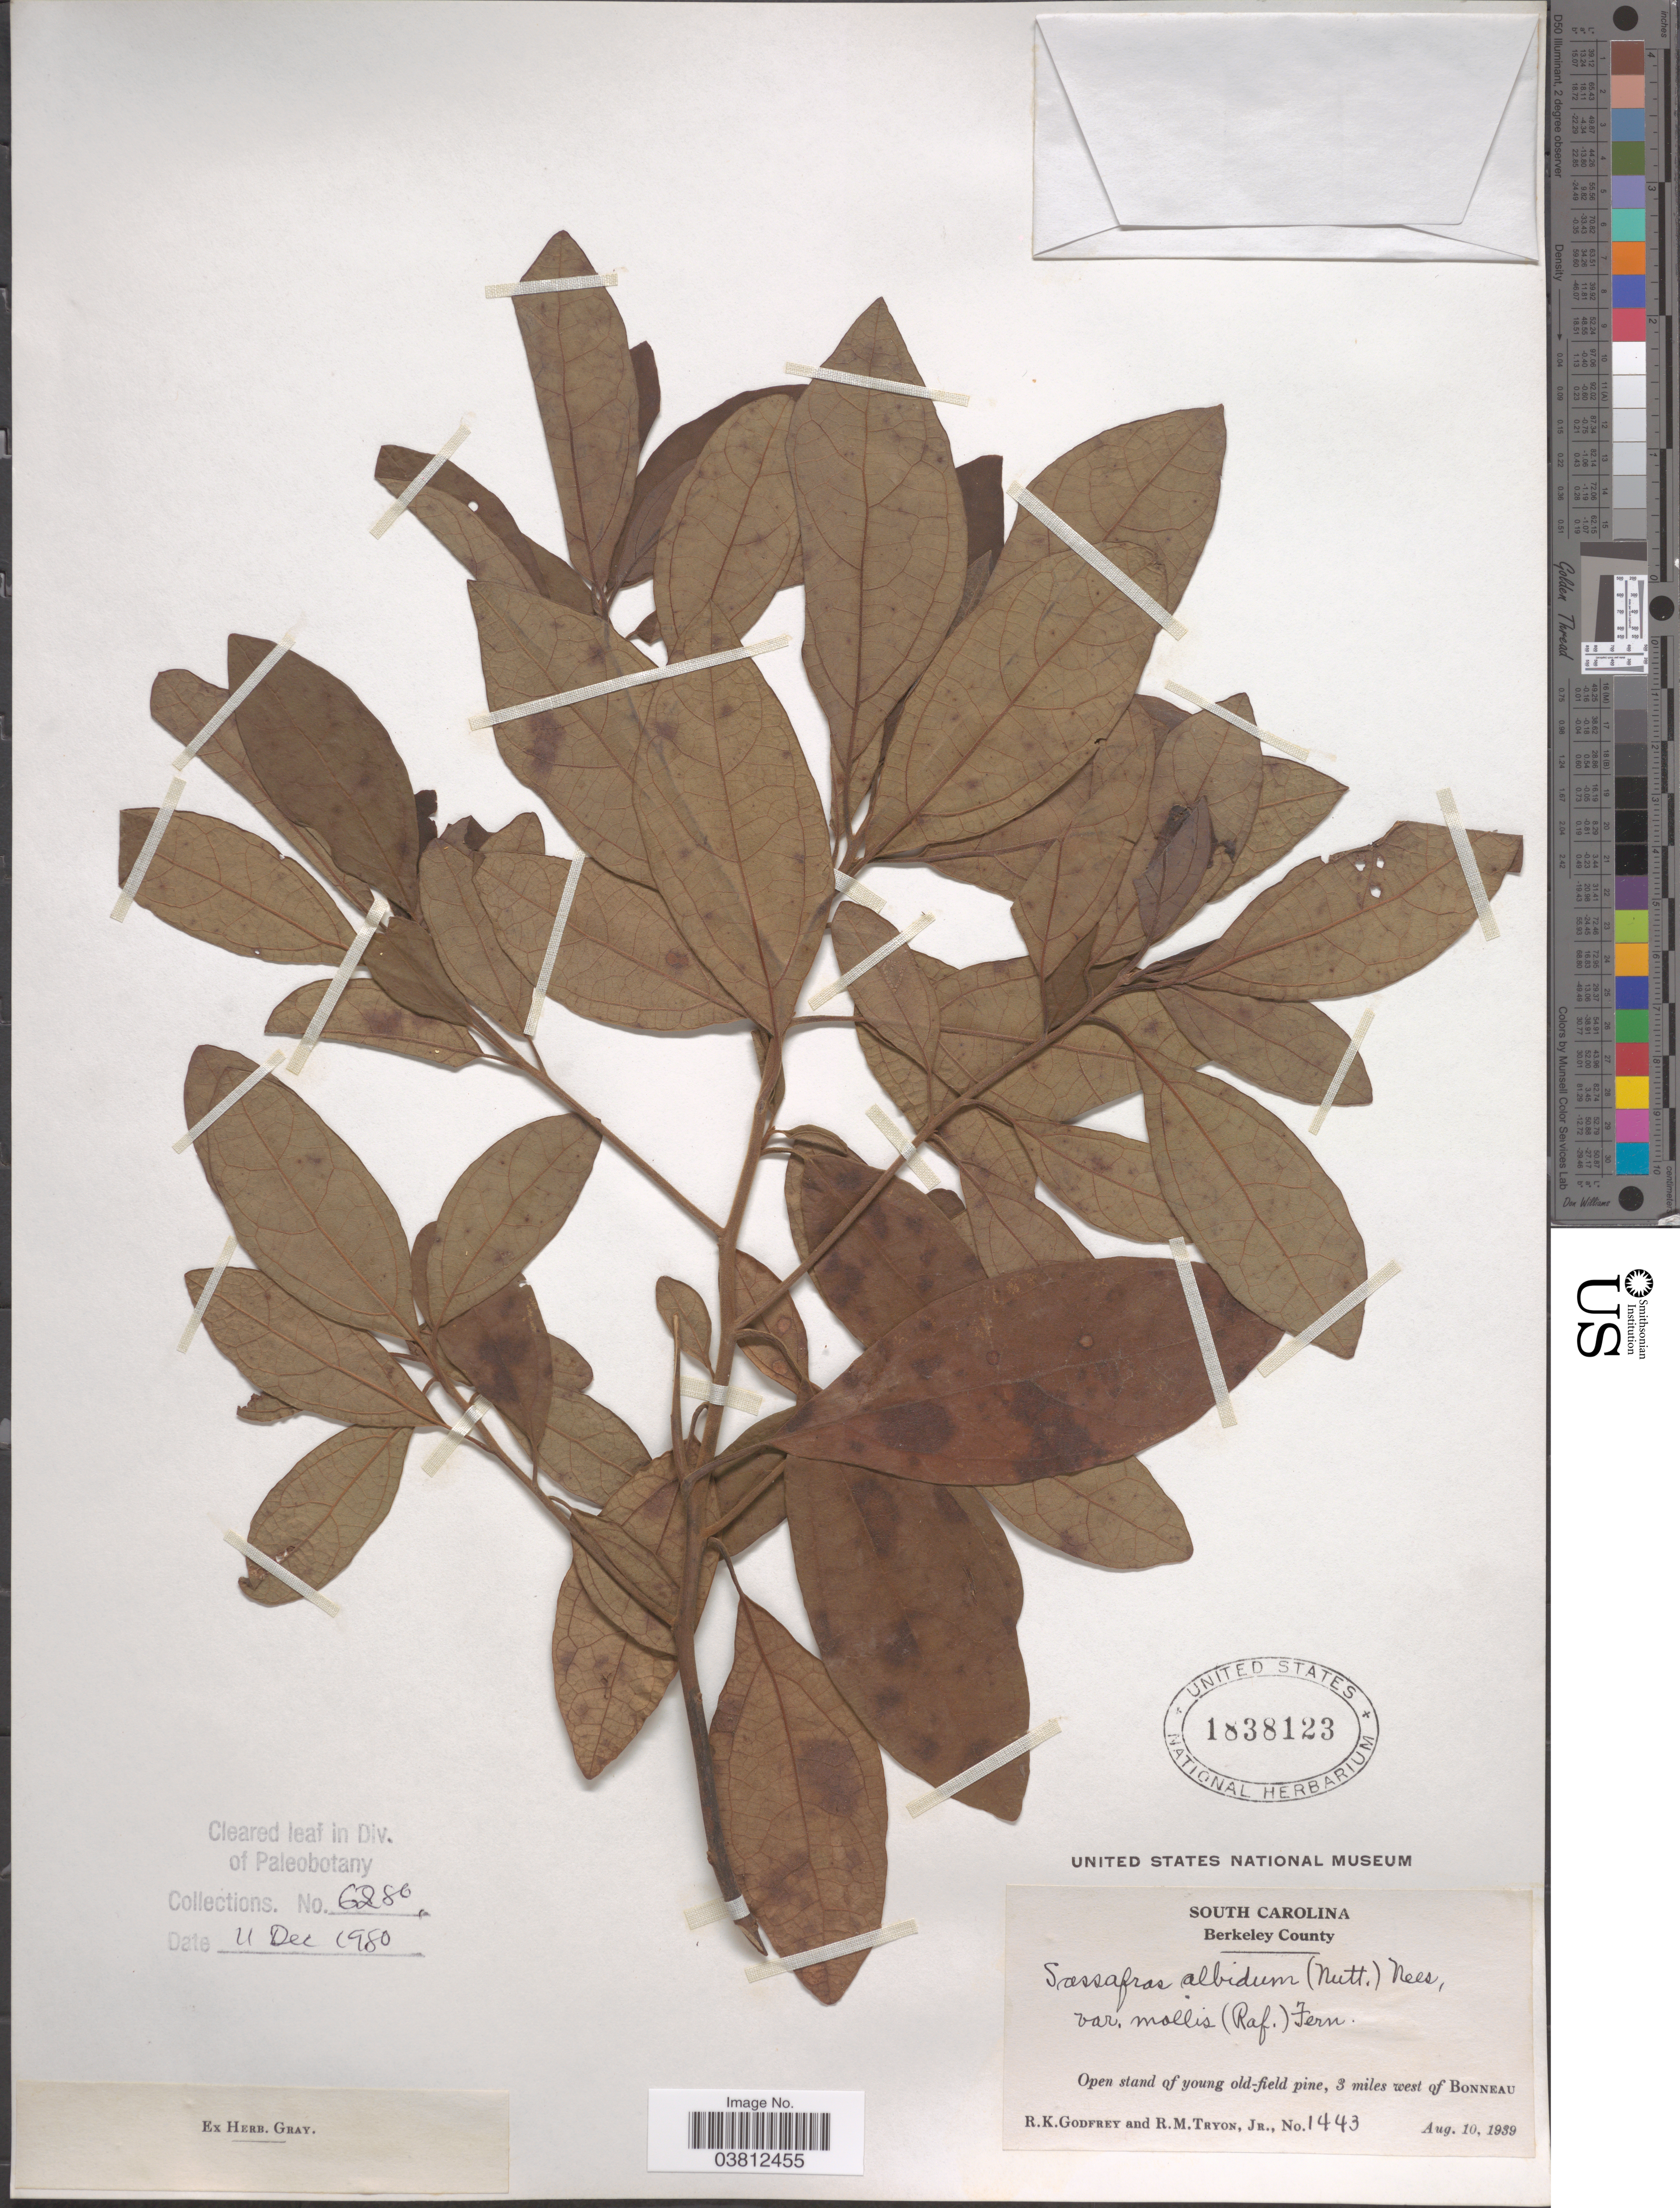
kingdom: Plantae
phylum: Tracheophyta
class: Magnoliopsida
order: Laurales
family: Lauraceae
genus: Sassafras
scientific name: Sassafras albidum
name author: (Nutt.) Nees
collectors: R. K. Godfrey & R. Tryon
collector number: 1443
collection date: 1939-08-10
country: United States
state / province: South Carolina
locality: Berkeley County. 3 miles west of Bonneau.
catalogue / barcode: US 1838123